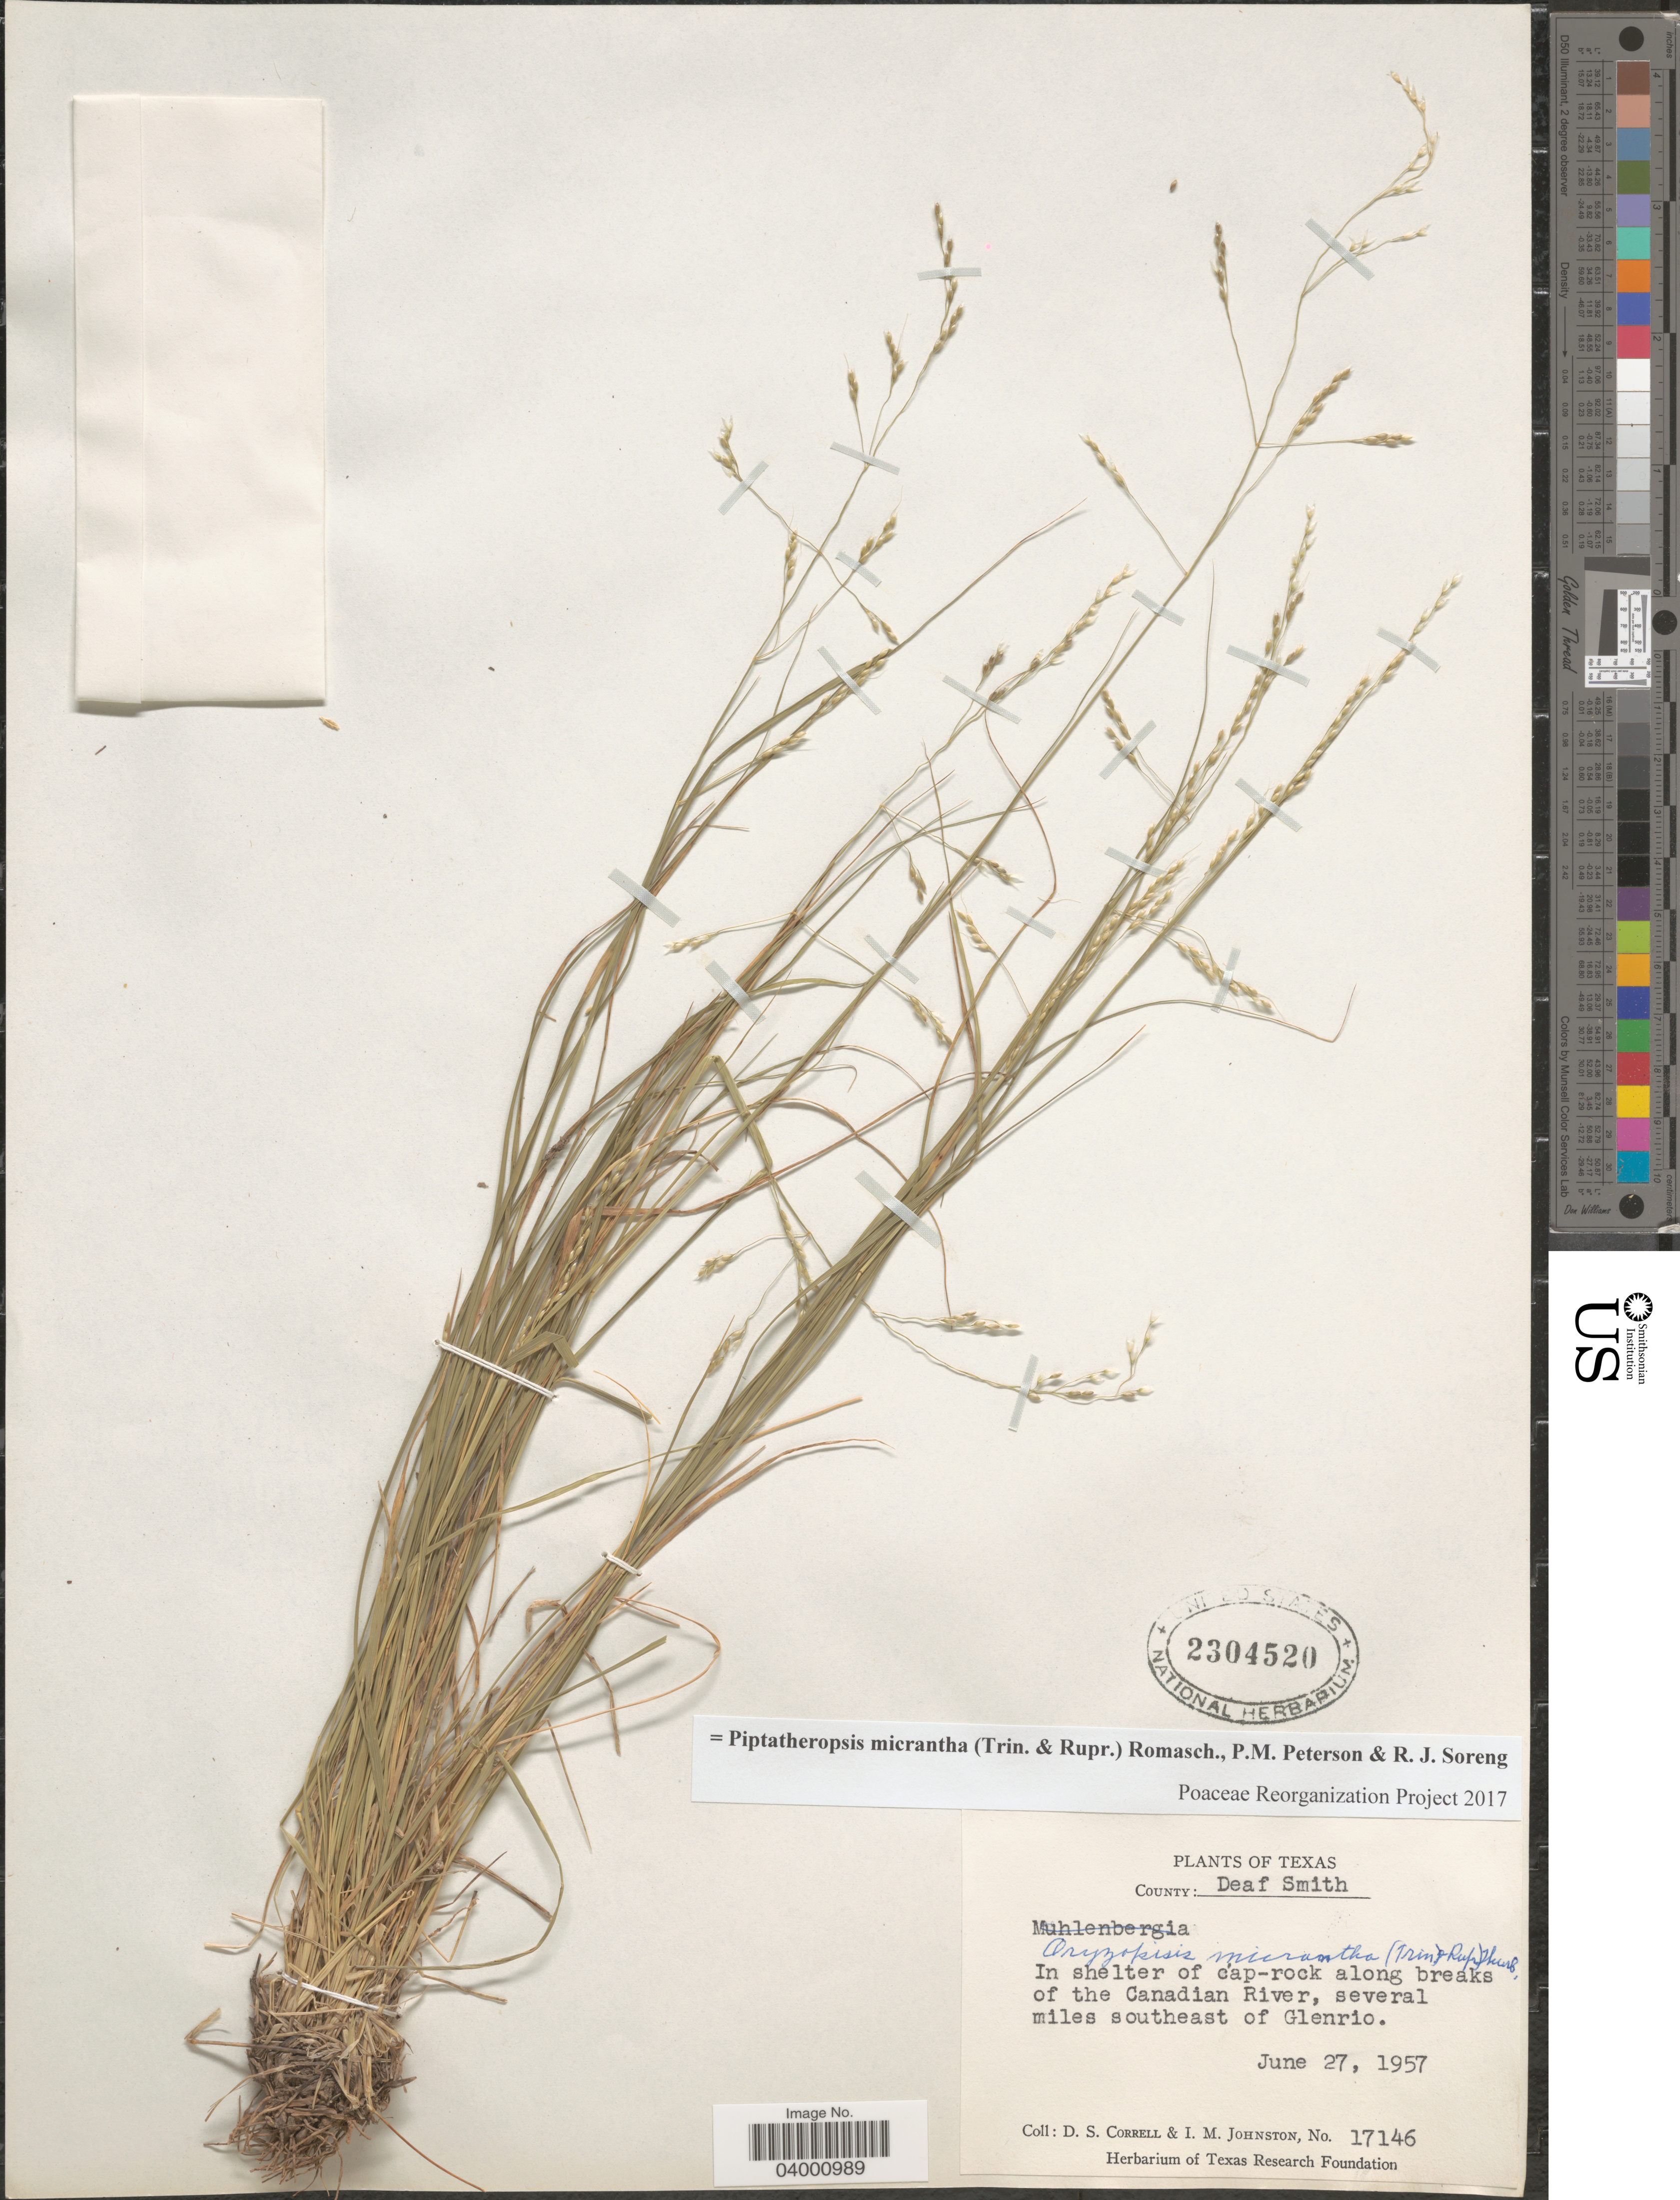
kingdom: Plantae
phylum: Tracheophyta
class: Liliopsida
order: Poales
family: Poaceae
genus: Piptatheropsis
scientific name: Piptatheropsis micrantha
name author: (Trin. & Rupr.) Romasch.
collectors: D. S. Correll & I.M. Johnston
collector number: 17146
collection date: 1957-06-27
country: United States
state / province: Texas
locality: County: Deaf Smith. In shelter of cap-rock along breaks of the Canadian River, several miles southeast of Glenrio.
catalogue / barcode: US 2304520